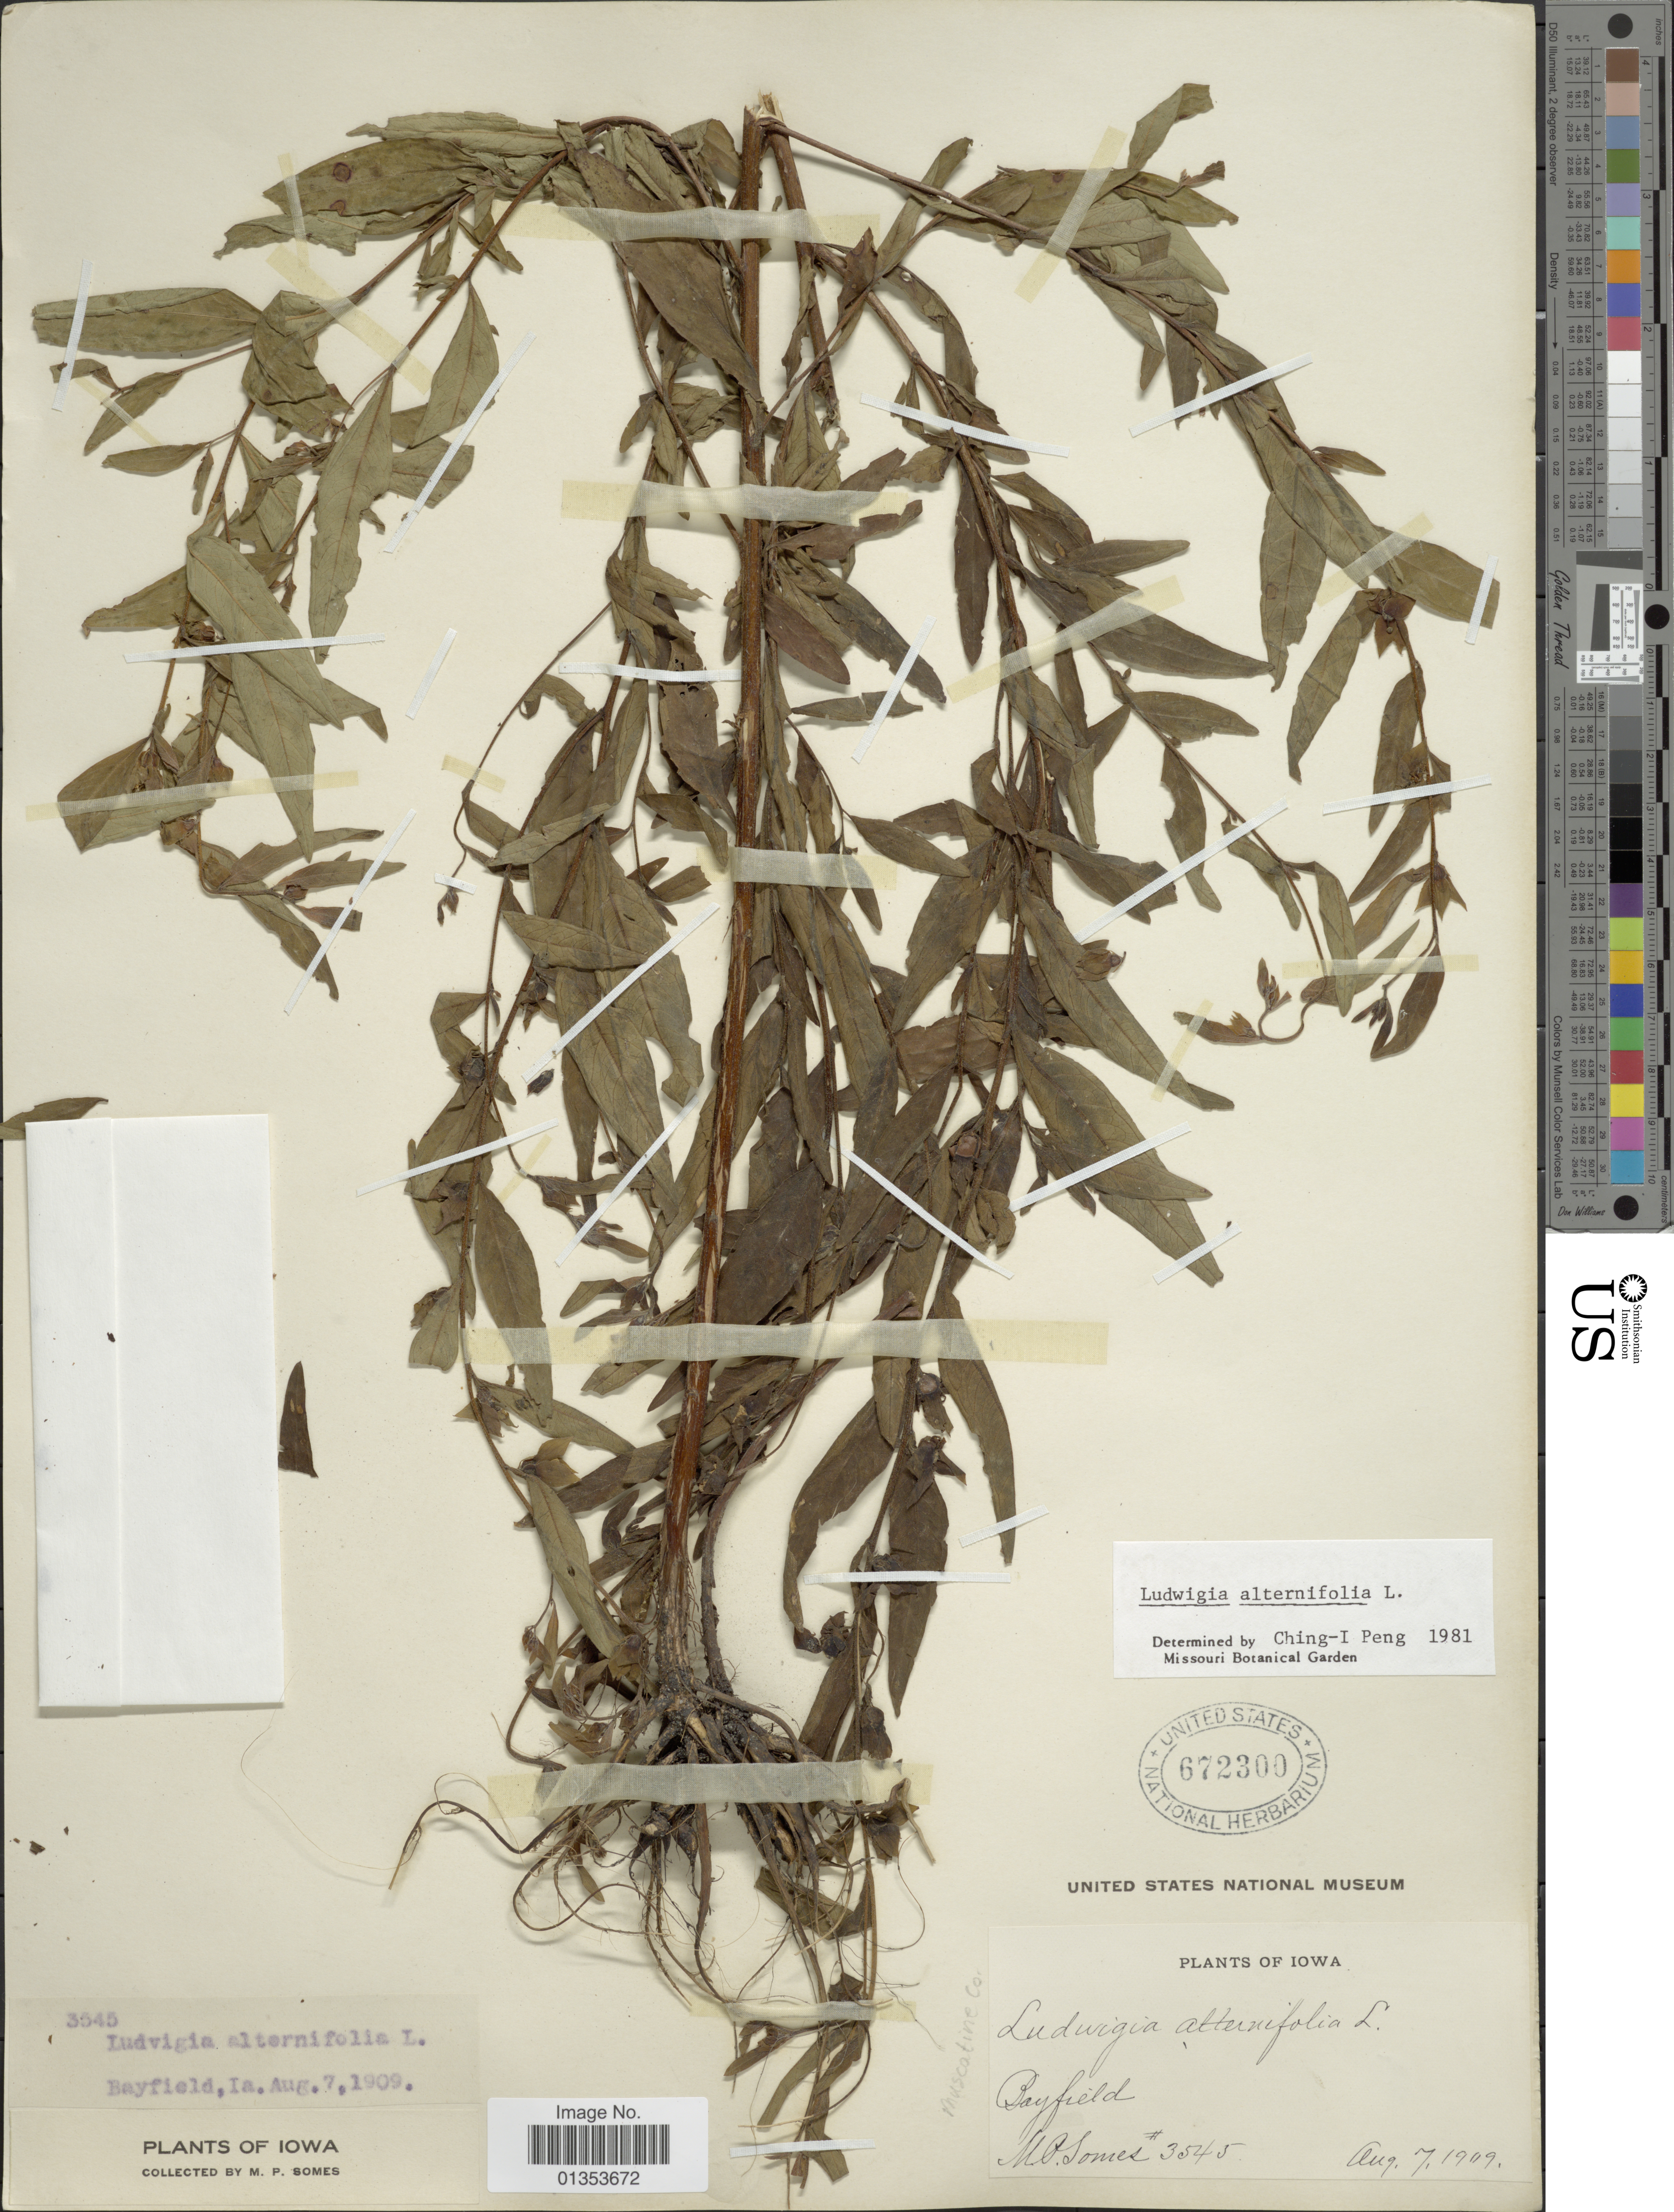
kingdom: Plantae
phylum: Tracheophyta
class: Magnoliopsida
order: Myrtales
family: Onagraceae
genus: Ludwigia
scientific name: Ludwigia alternifolia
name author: L.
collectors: M. Somes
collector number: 3545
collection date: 1909-08-07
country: United States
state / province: Iowa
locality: Bayfield, Ia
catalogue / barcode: US 672300